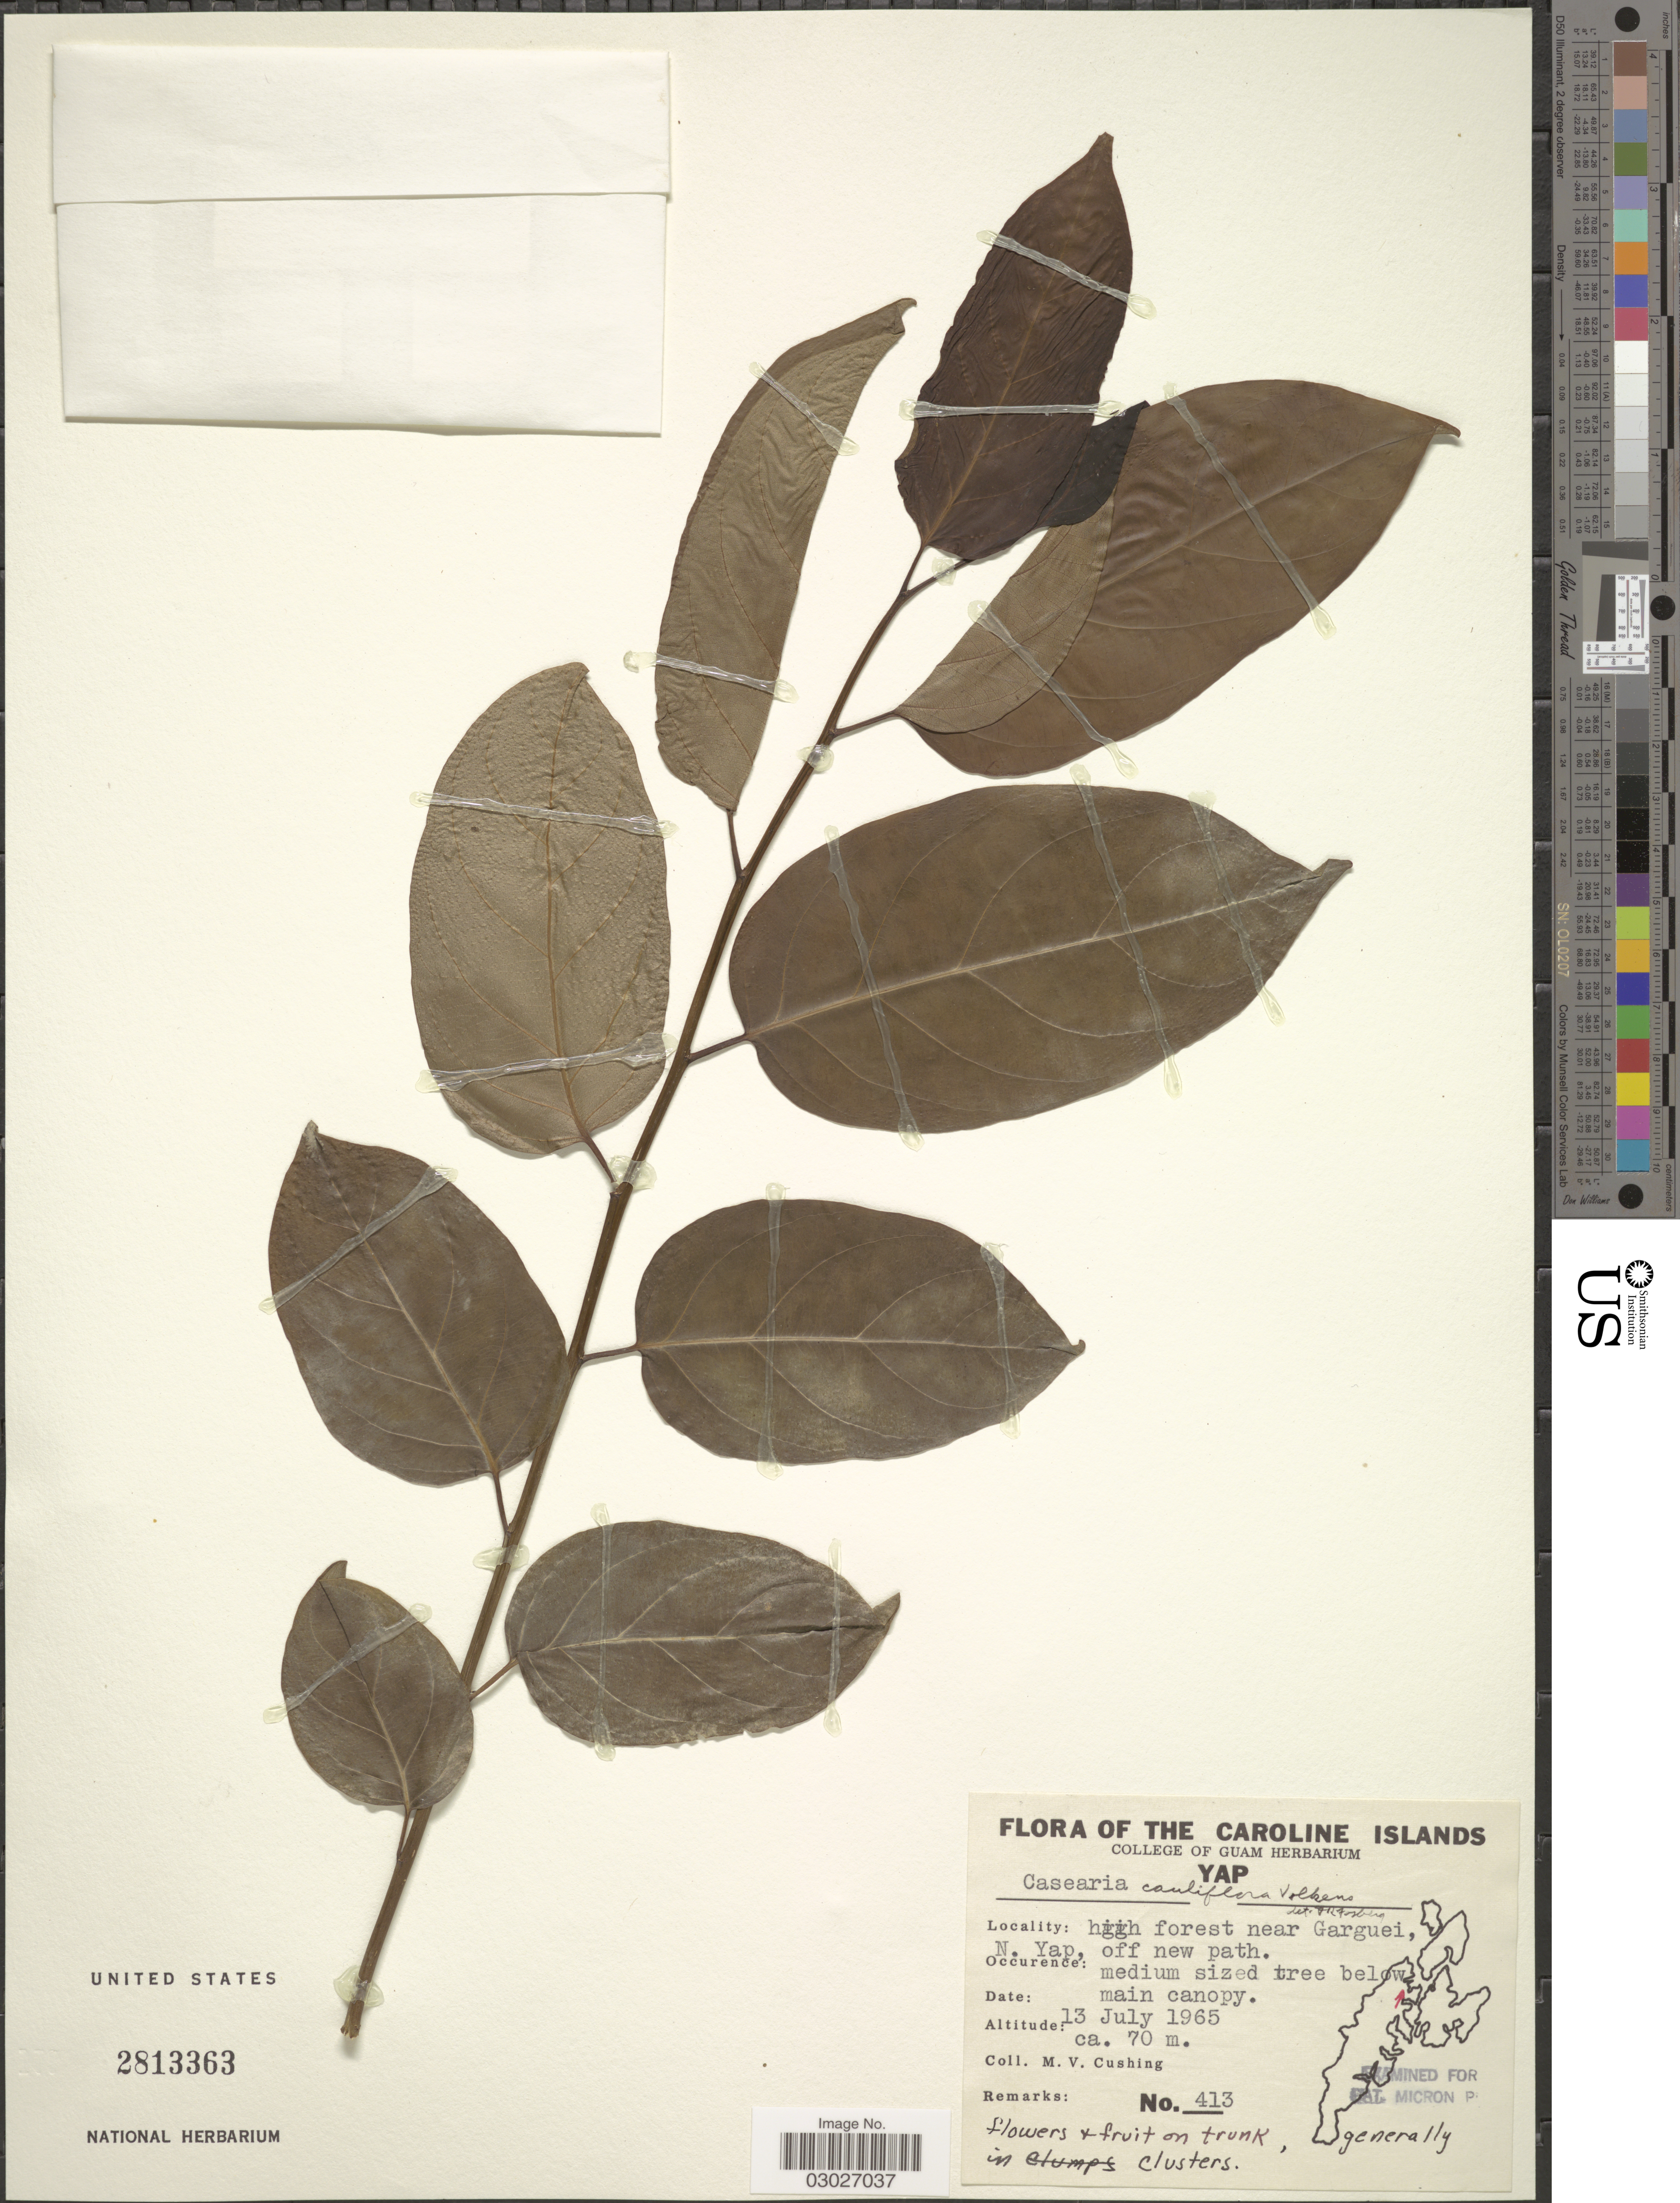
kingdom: Plantae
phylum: Tracheophyta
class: Magnoliopsida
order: Malpighiales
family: Salicaceae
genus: Casearia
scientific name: Casearia cauliflora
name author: Volkens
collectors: M. V. Cushing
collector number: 413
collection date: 1965-07-13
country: Micronesia, Federated States of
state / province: Yap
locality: Caroline Islands. High forest near Garguei, N. Yap, off new path.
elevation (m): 70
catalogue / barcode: US 2813363